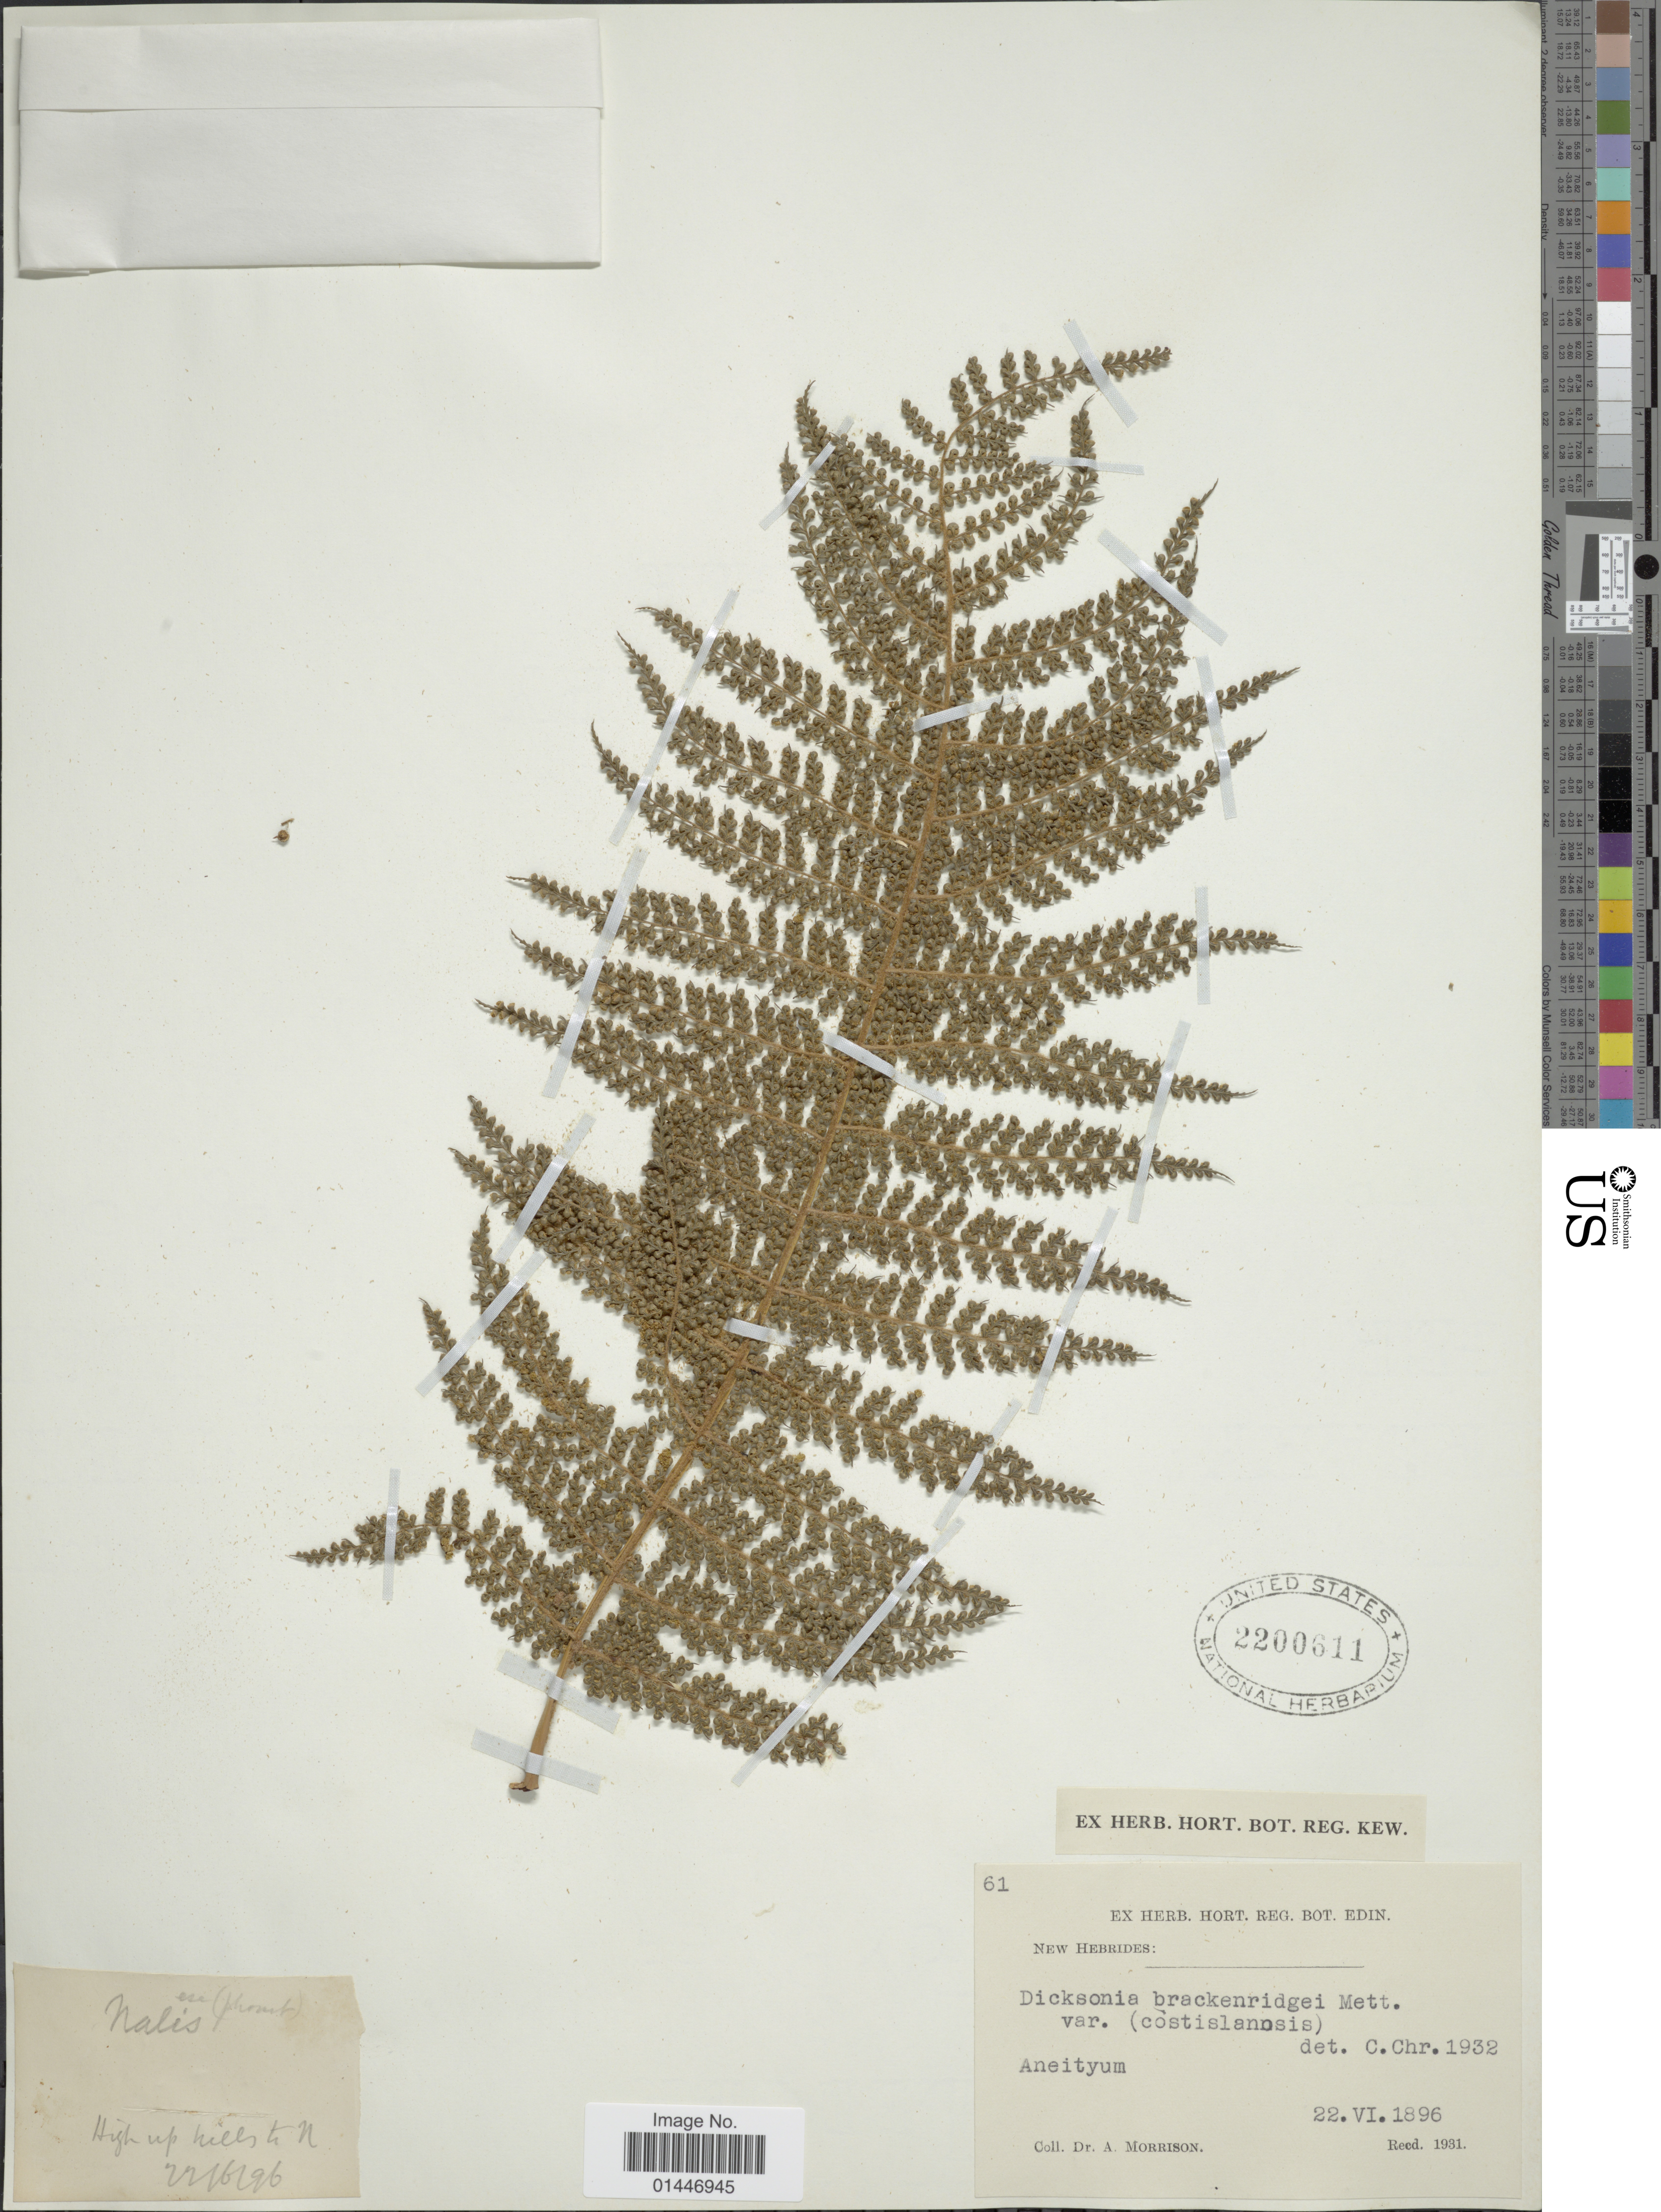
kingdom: Plantae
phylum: Tracheophyta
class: Polypodiopsida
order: Cyatheales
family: Dicksoniaceae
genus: Dicksonia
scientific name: Dicksonia brackenridgei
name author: Mett.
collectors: A. Morrison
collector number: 61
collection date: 1896-06-22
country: Vanuatu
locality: New Hebrides, Nalis [interpreted]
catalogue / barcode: US 2200611